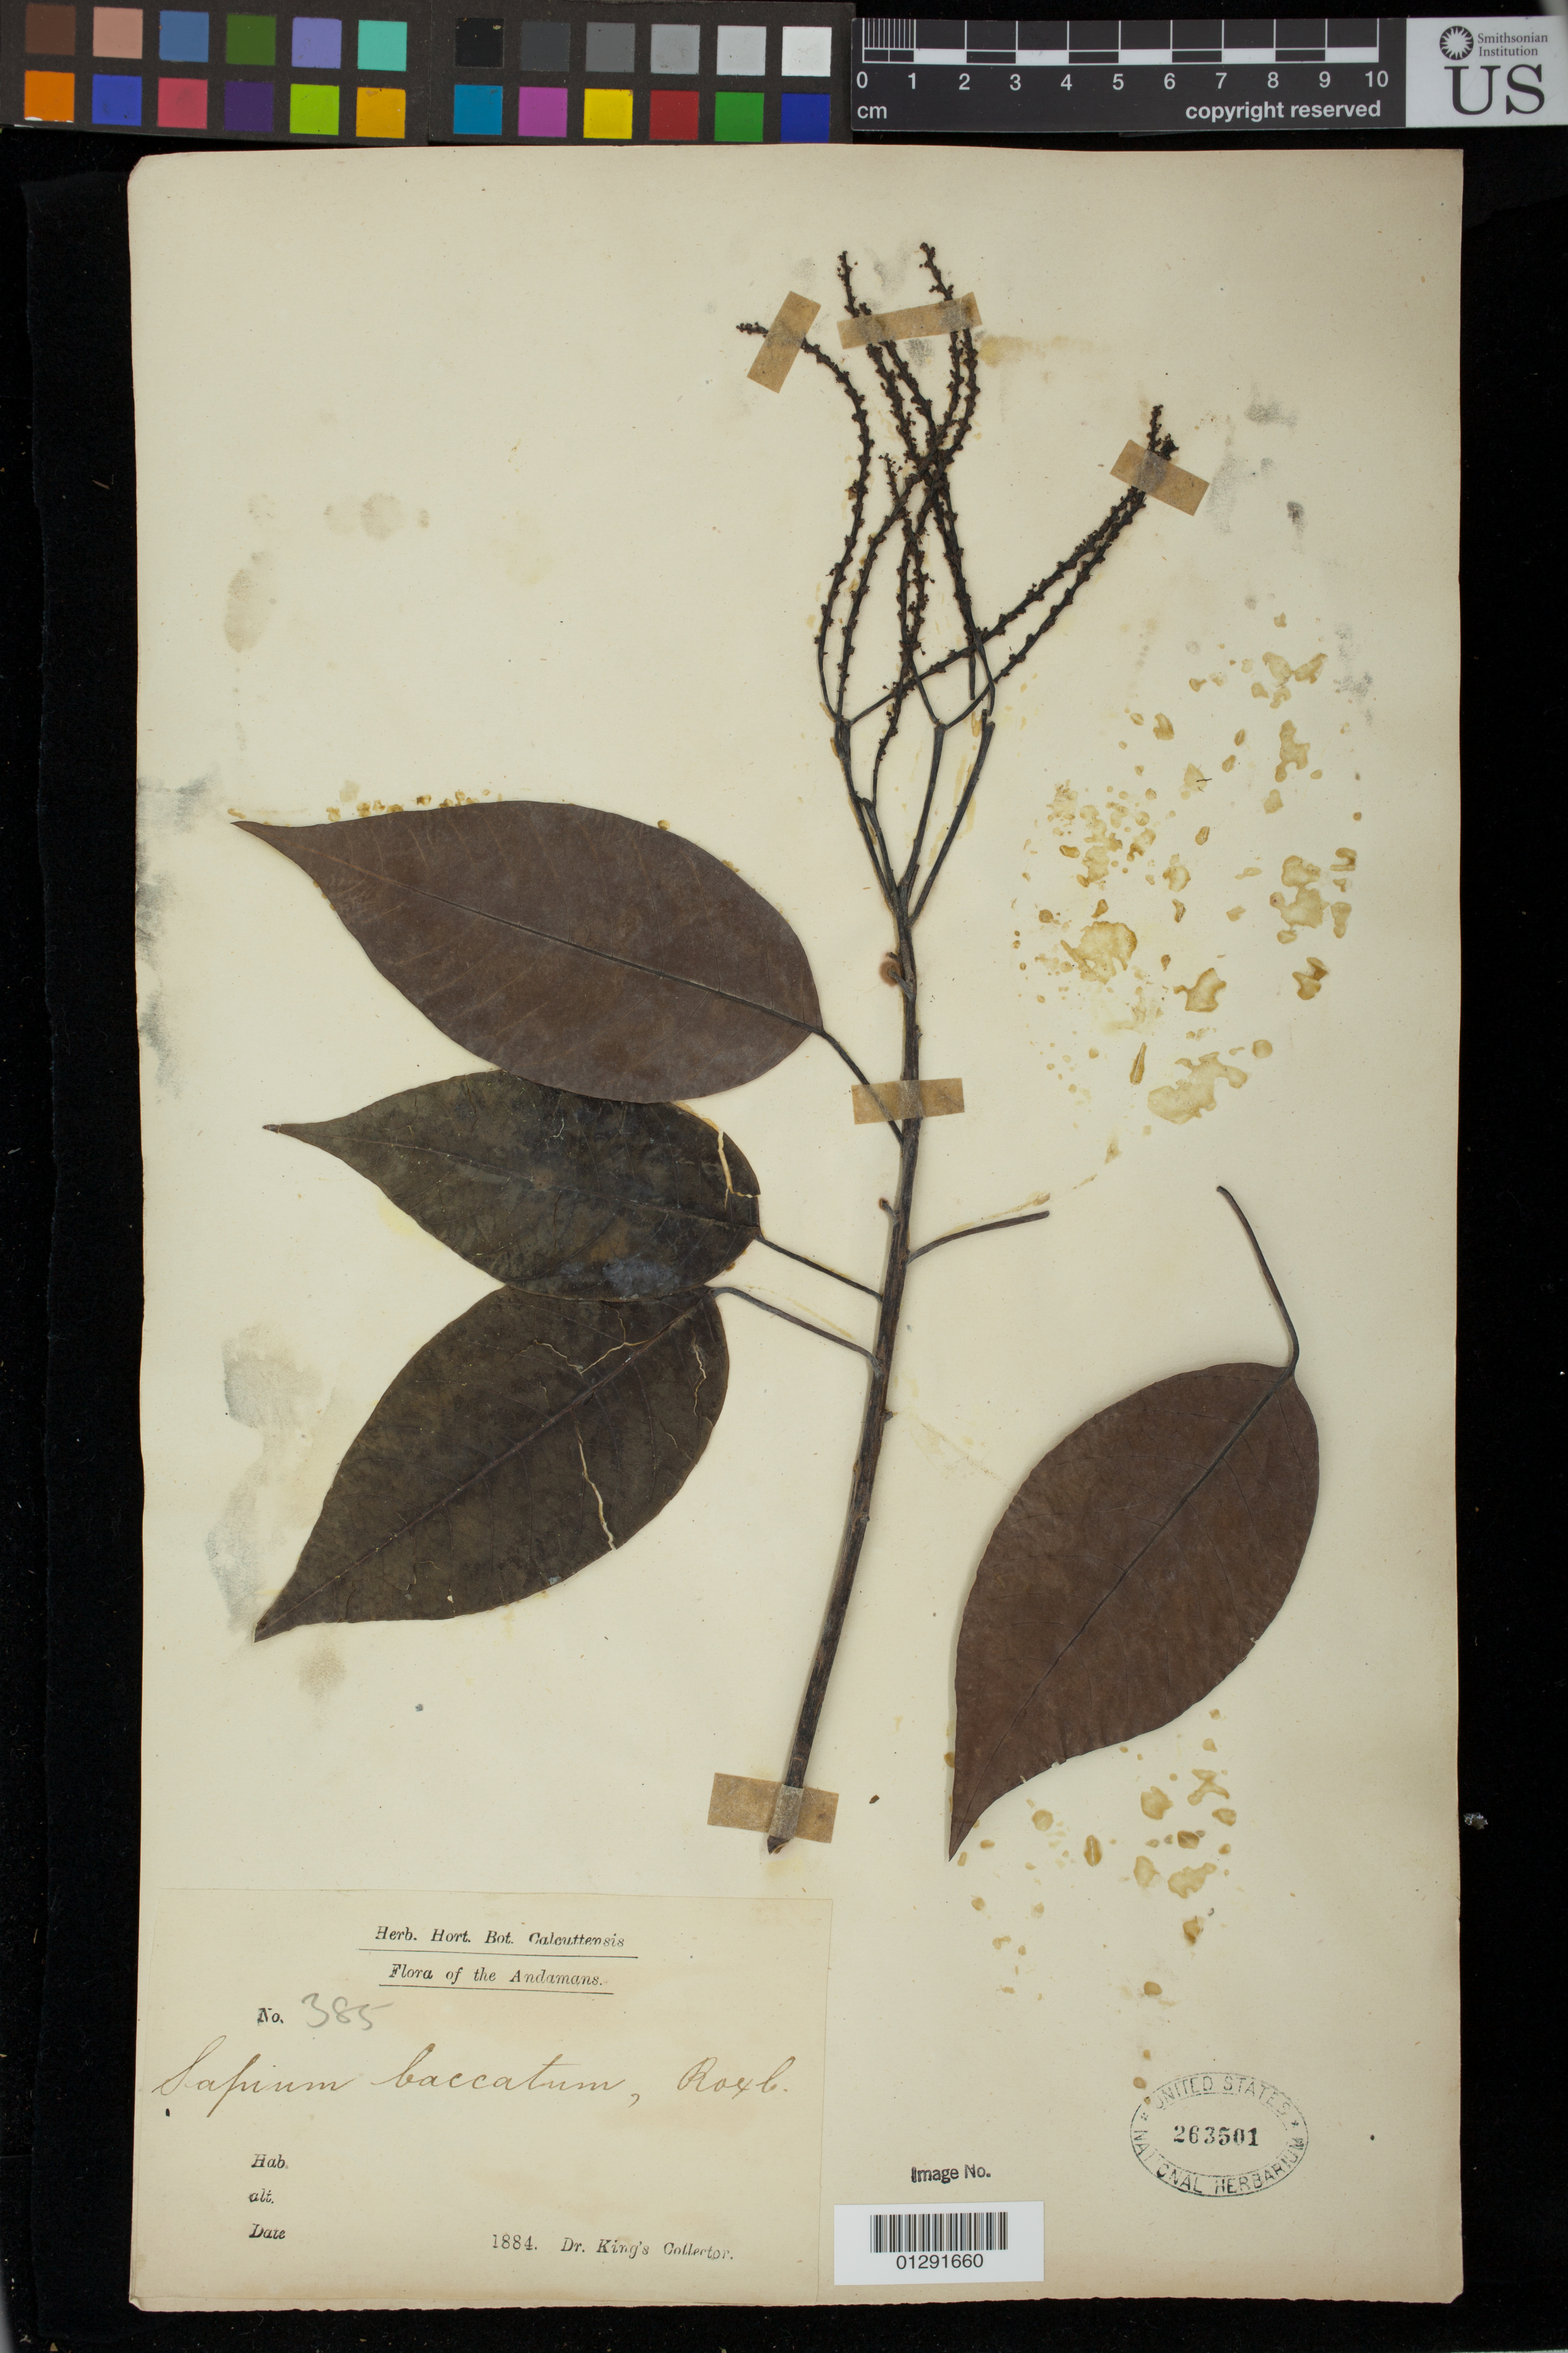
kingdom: Plantae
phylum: Tracheophyta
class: Magnoliopsida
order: Malpighiales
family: Euphorbiaceae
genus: Sapium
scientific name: Sapium baccatum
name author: Roxb.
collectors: Dr. King's collector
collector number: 385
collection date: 1884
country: India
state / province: Andaman and Nicobar Islands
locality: Andamans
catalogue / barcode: US 263501